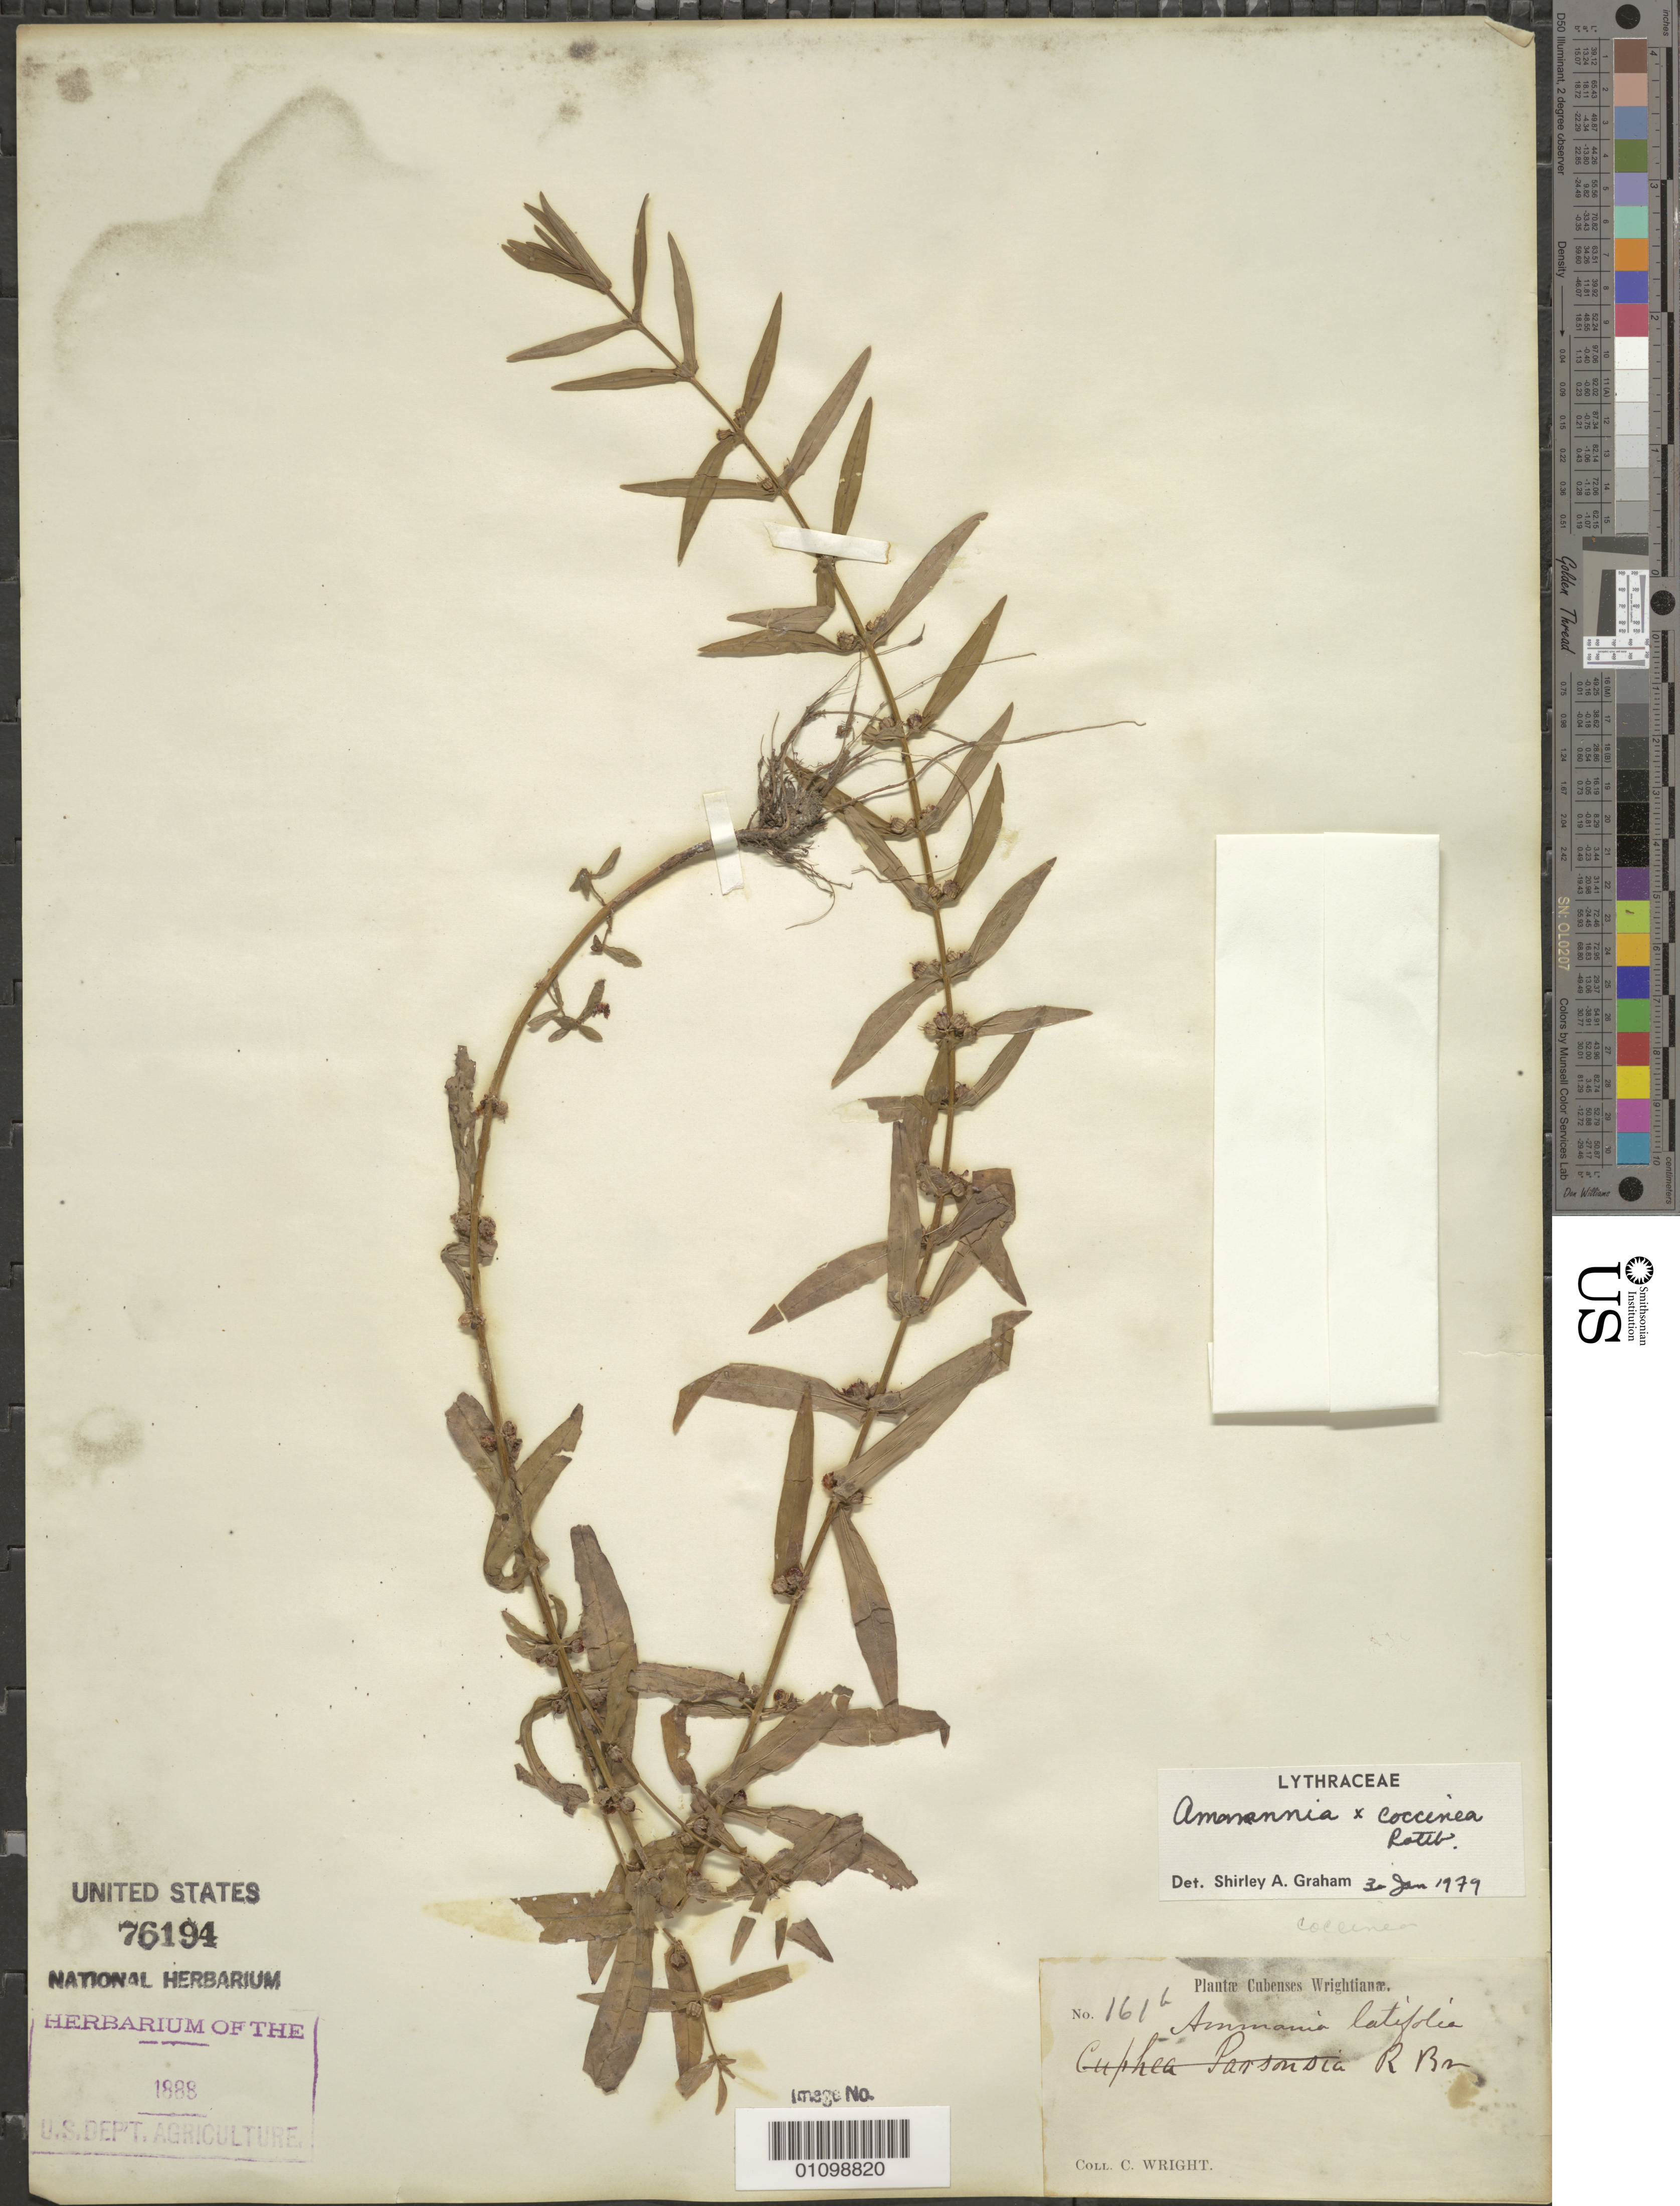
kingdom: Plantae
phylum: Tracheophyta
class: Magnoliopsida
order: Myrtales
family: Lythraceae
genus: Ammannia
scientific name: Ammannia coccinea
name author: Rottb.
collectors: C. Wright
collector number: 1616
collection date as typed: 1800 to 1899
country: Cuba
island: Cuba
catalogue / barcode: US 76194